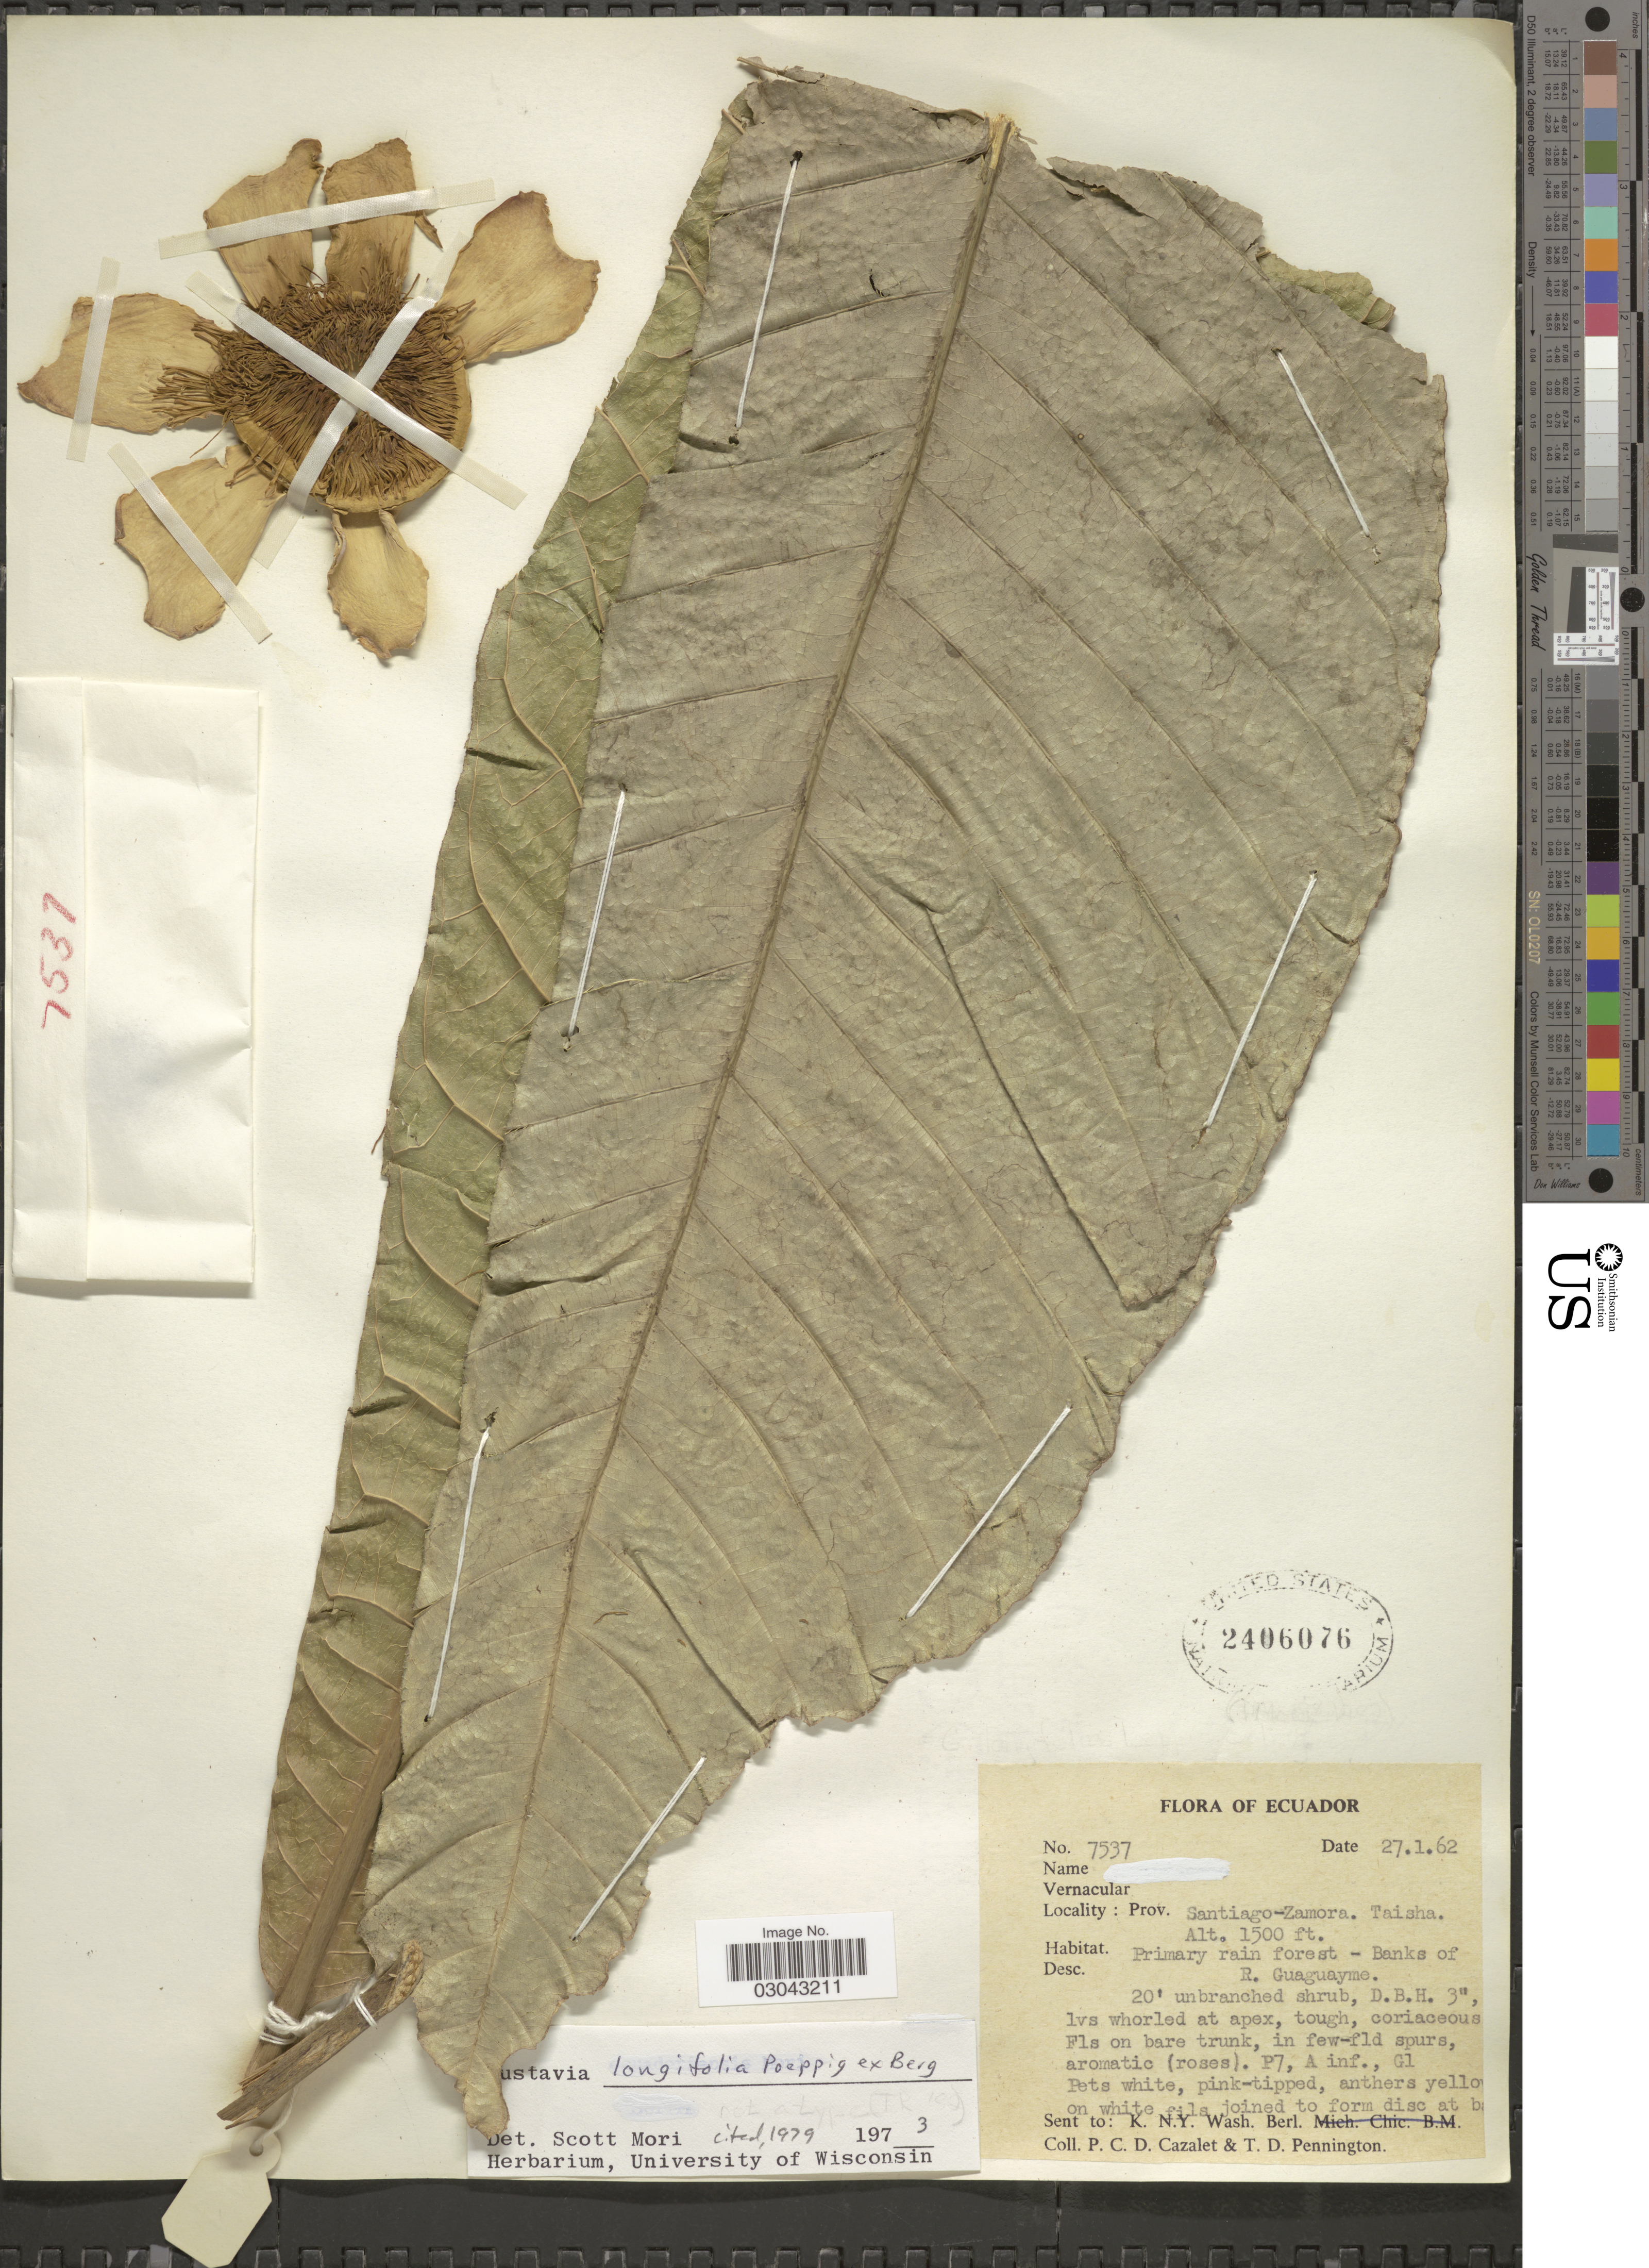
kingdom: Plantae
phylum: Tracheophyta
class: Magnoliopsida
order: Ericales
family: Lecythidaceae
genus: Gustavia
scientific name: Gustavia longifolia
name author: Poepp. ex O. Berg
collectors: P. C. D. Cazalet & T. D. Pennington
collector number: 7537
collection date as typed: Transcribed d/m/y: 27/1/62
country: Ecuador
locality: Prov. Santiago-Zamora. Taisha. Banks of R. Guaguayme.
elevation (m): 457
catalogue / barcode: US 2406076